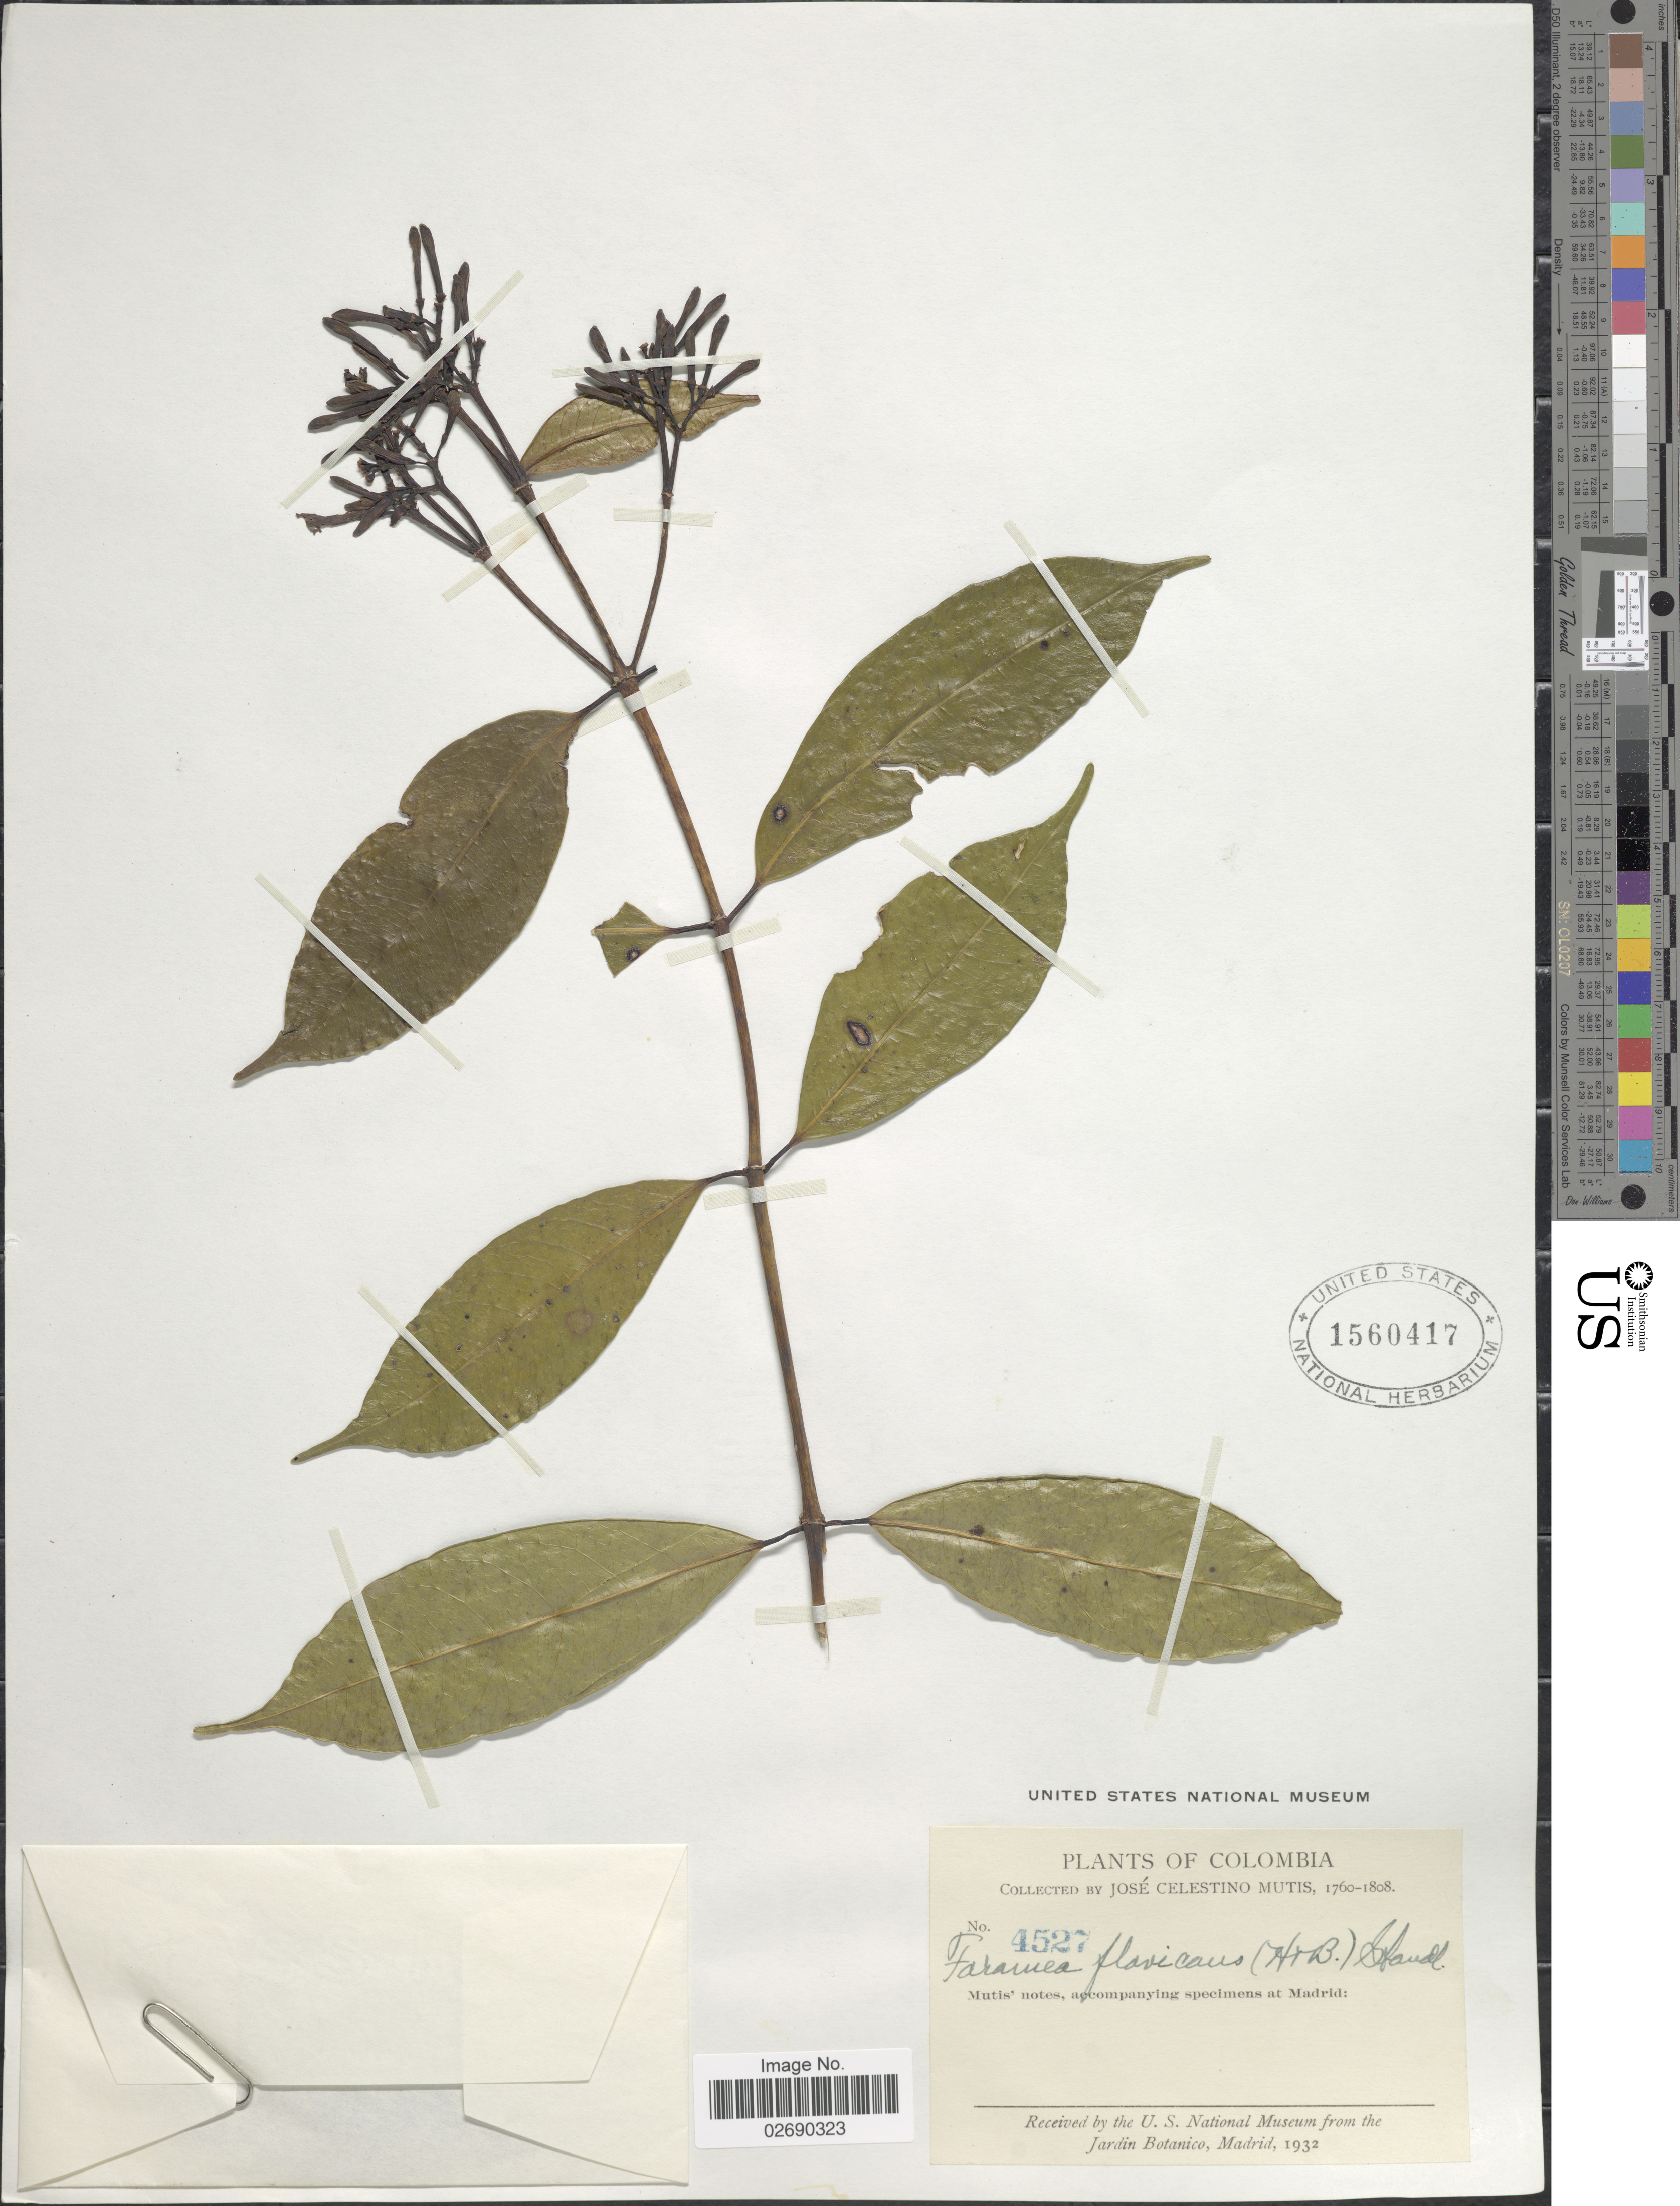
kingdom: Plantae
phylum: Tracheophyta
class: Magnoliopsida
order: Gentianales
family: Rubiaceae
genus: Faramea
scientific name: Faramea flavicans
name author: (Roem. & Schult.) Standl.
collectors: J. C. B. Mutis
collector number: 4527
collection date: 1760/1808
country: Colombia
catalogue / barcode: US 1560417